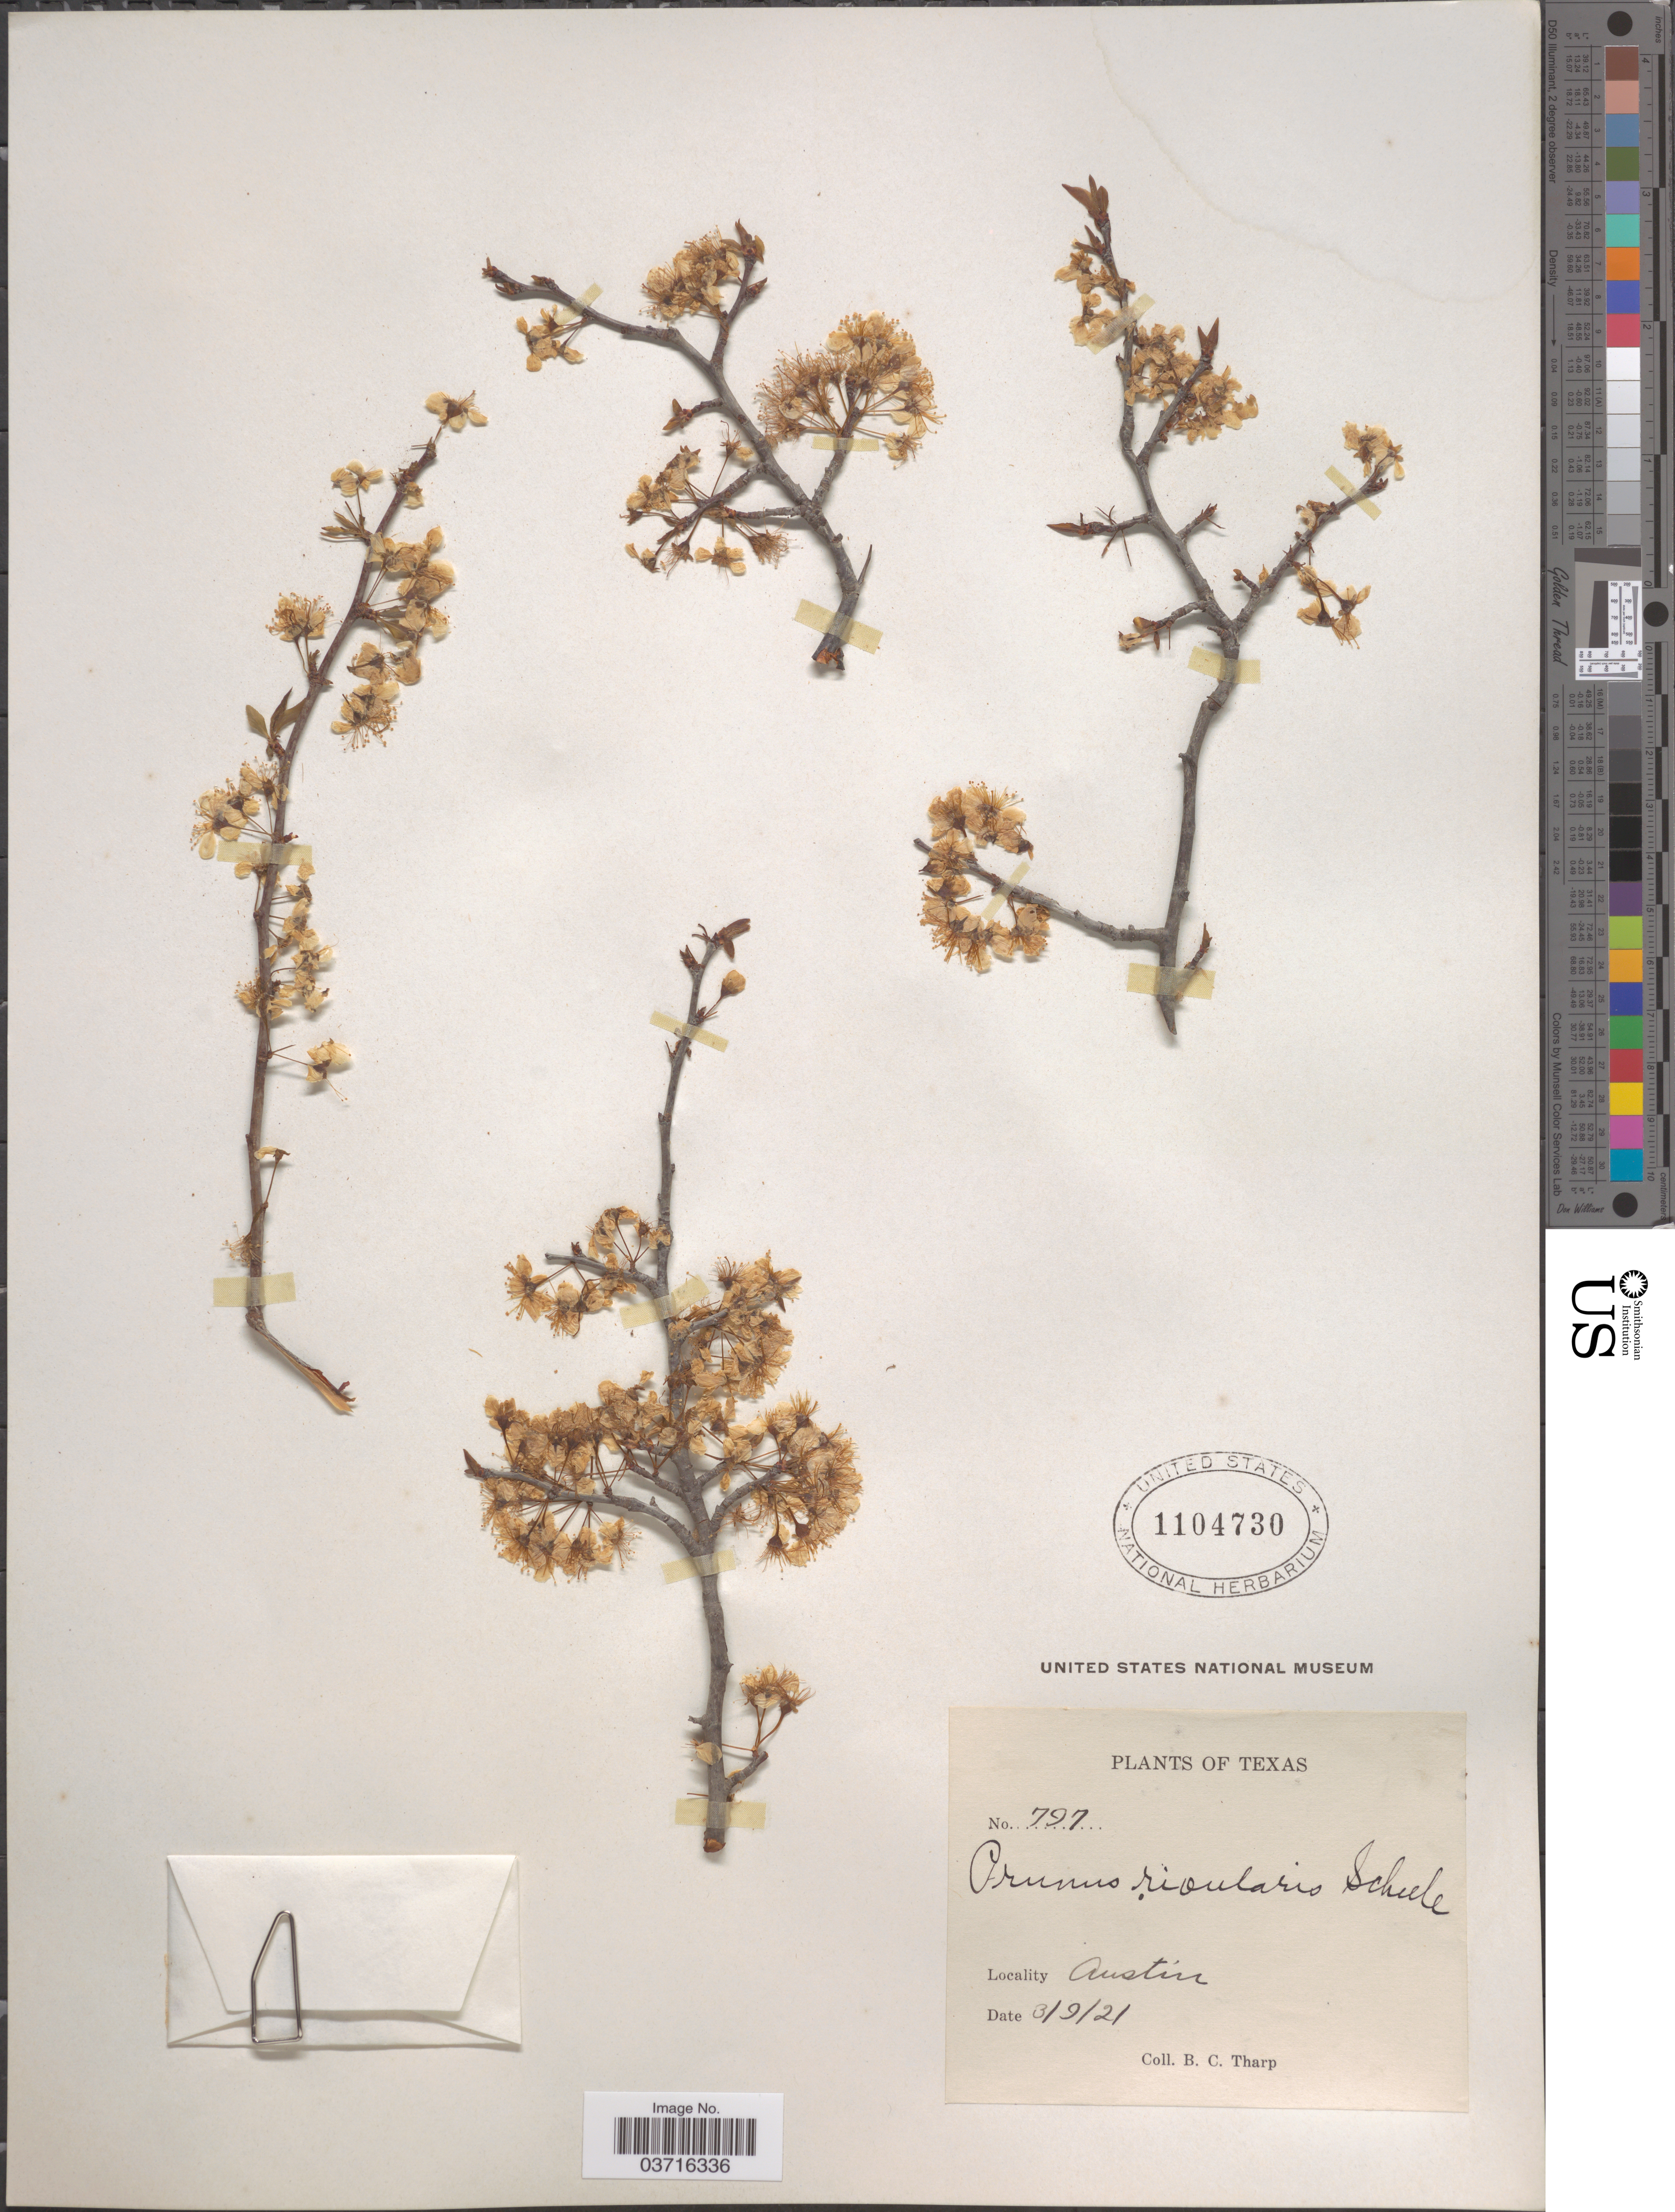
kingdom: Plantae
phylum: Tracheophyta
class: Magnoliopsida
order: Rosales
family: Rosaceae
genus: Prunus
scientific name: Prunus rivularis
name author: Scheele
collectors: B. C. Tharp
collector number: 797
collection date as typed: Transcribed d/m/y: 9/3/21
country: United States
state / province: Texas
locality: Austin.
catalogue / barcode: US 1104730